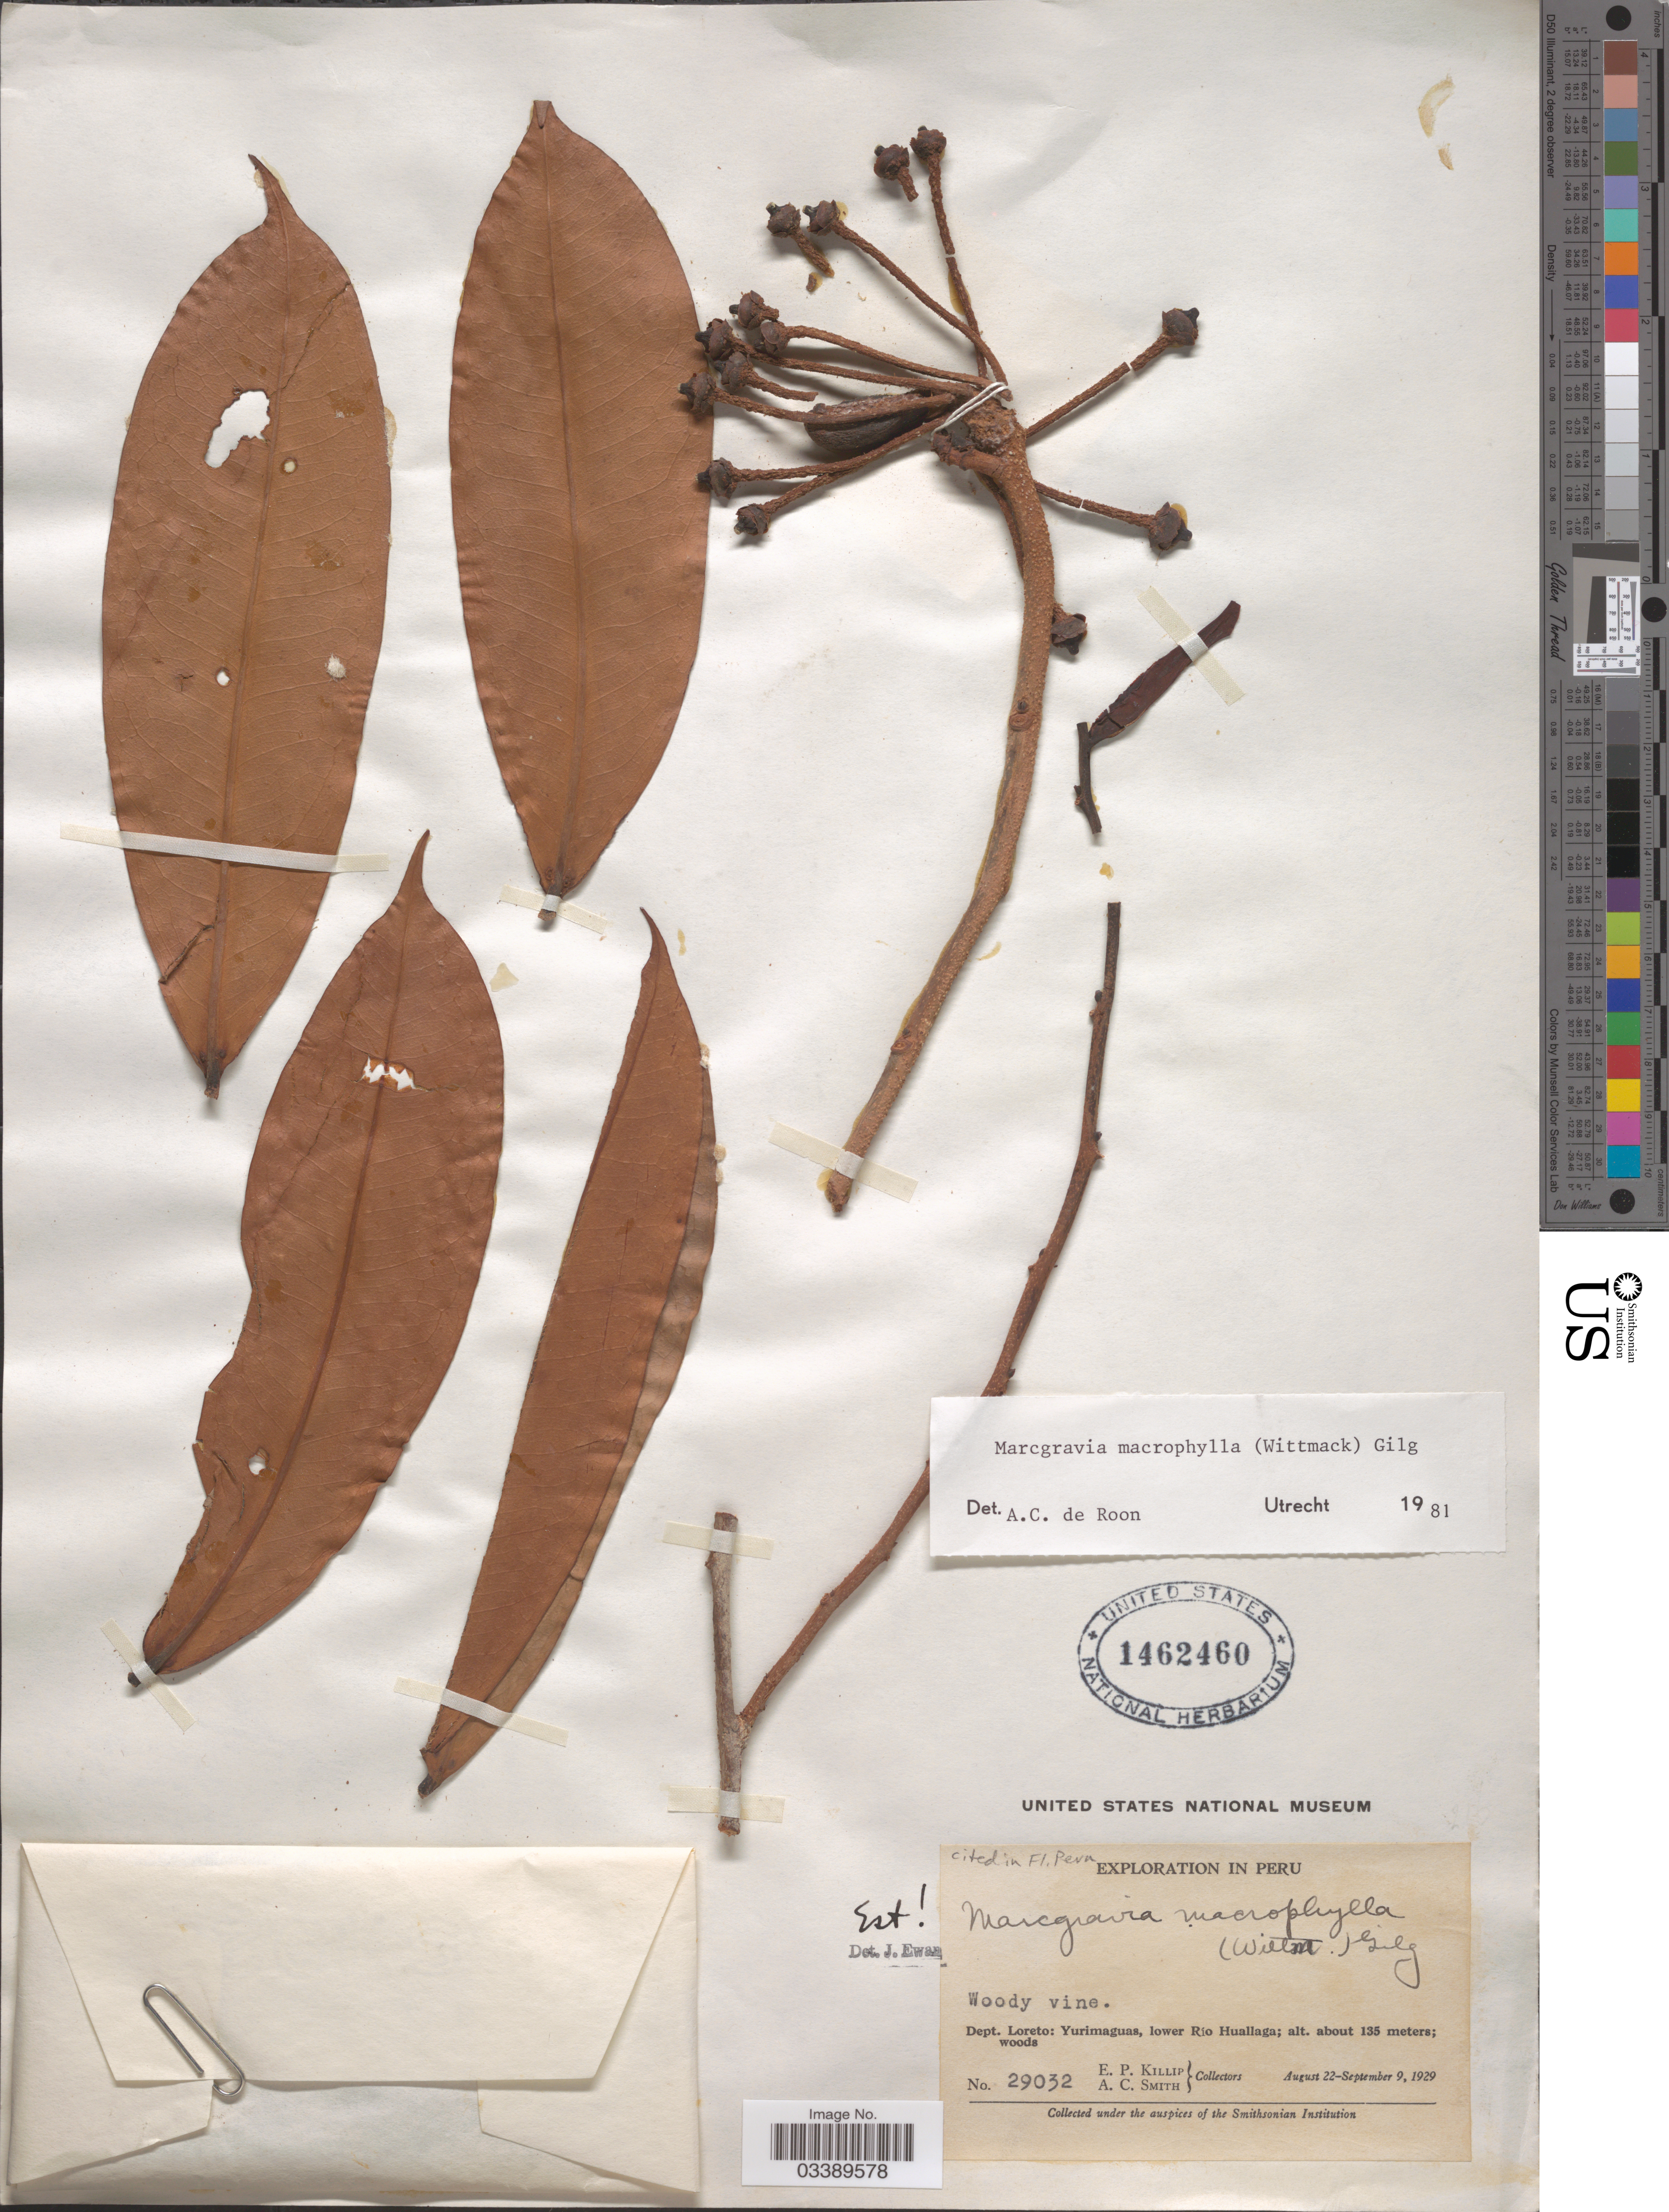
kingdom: Plantae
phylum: Tracheophyta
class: Magnoliopsida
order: Ericales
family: Marcgraviaceae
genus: Marcgravia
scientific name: Marcgravia macrophylla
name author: (Wittm.) Gilg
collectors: E. P. Killip & A. C. Smith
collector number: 29032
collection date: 1929-08-22/1929-09-09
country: Peru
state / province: Loreto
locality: Dept. Loreto: Yurimaguas, lower Río Huallaga.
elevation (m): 135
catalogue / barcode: US 1462460